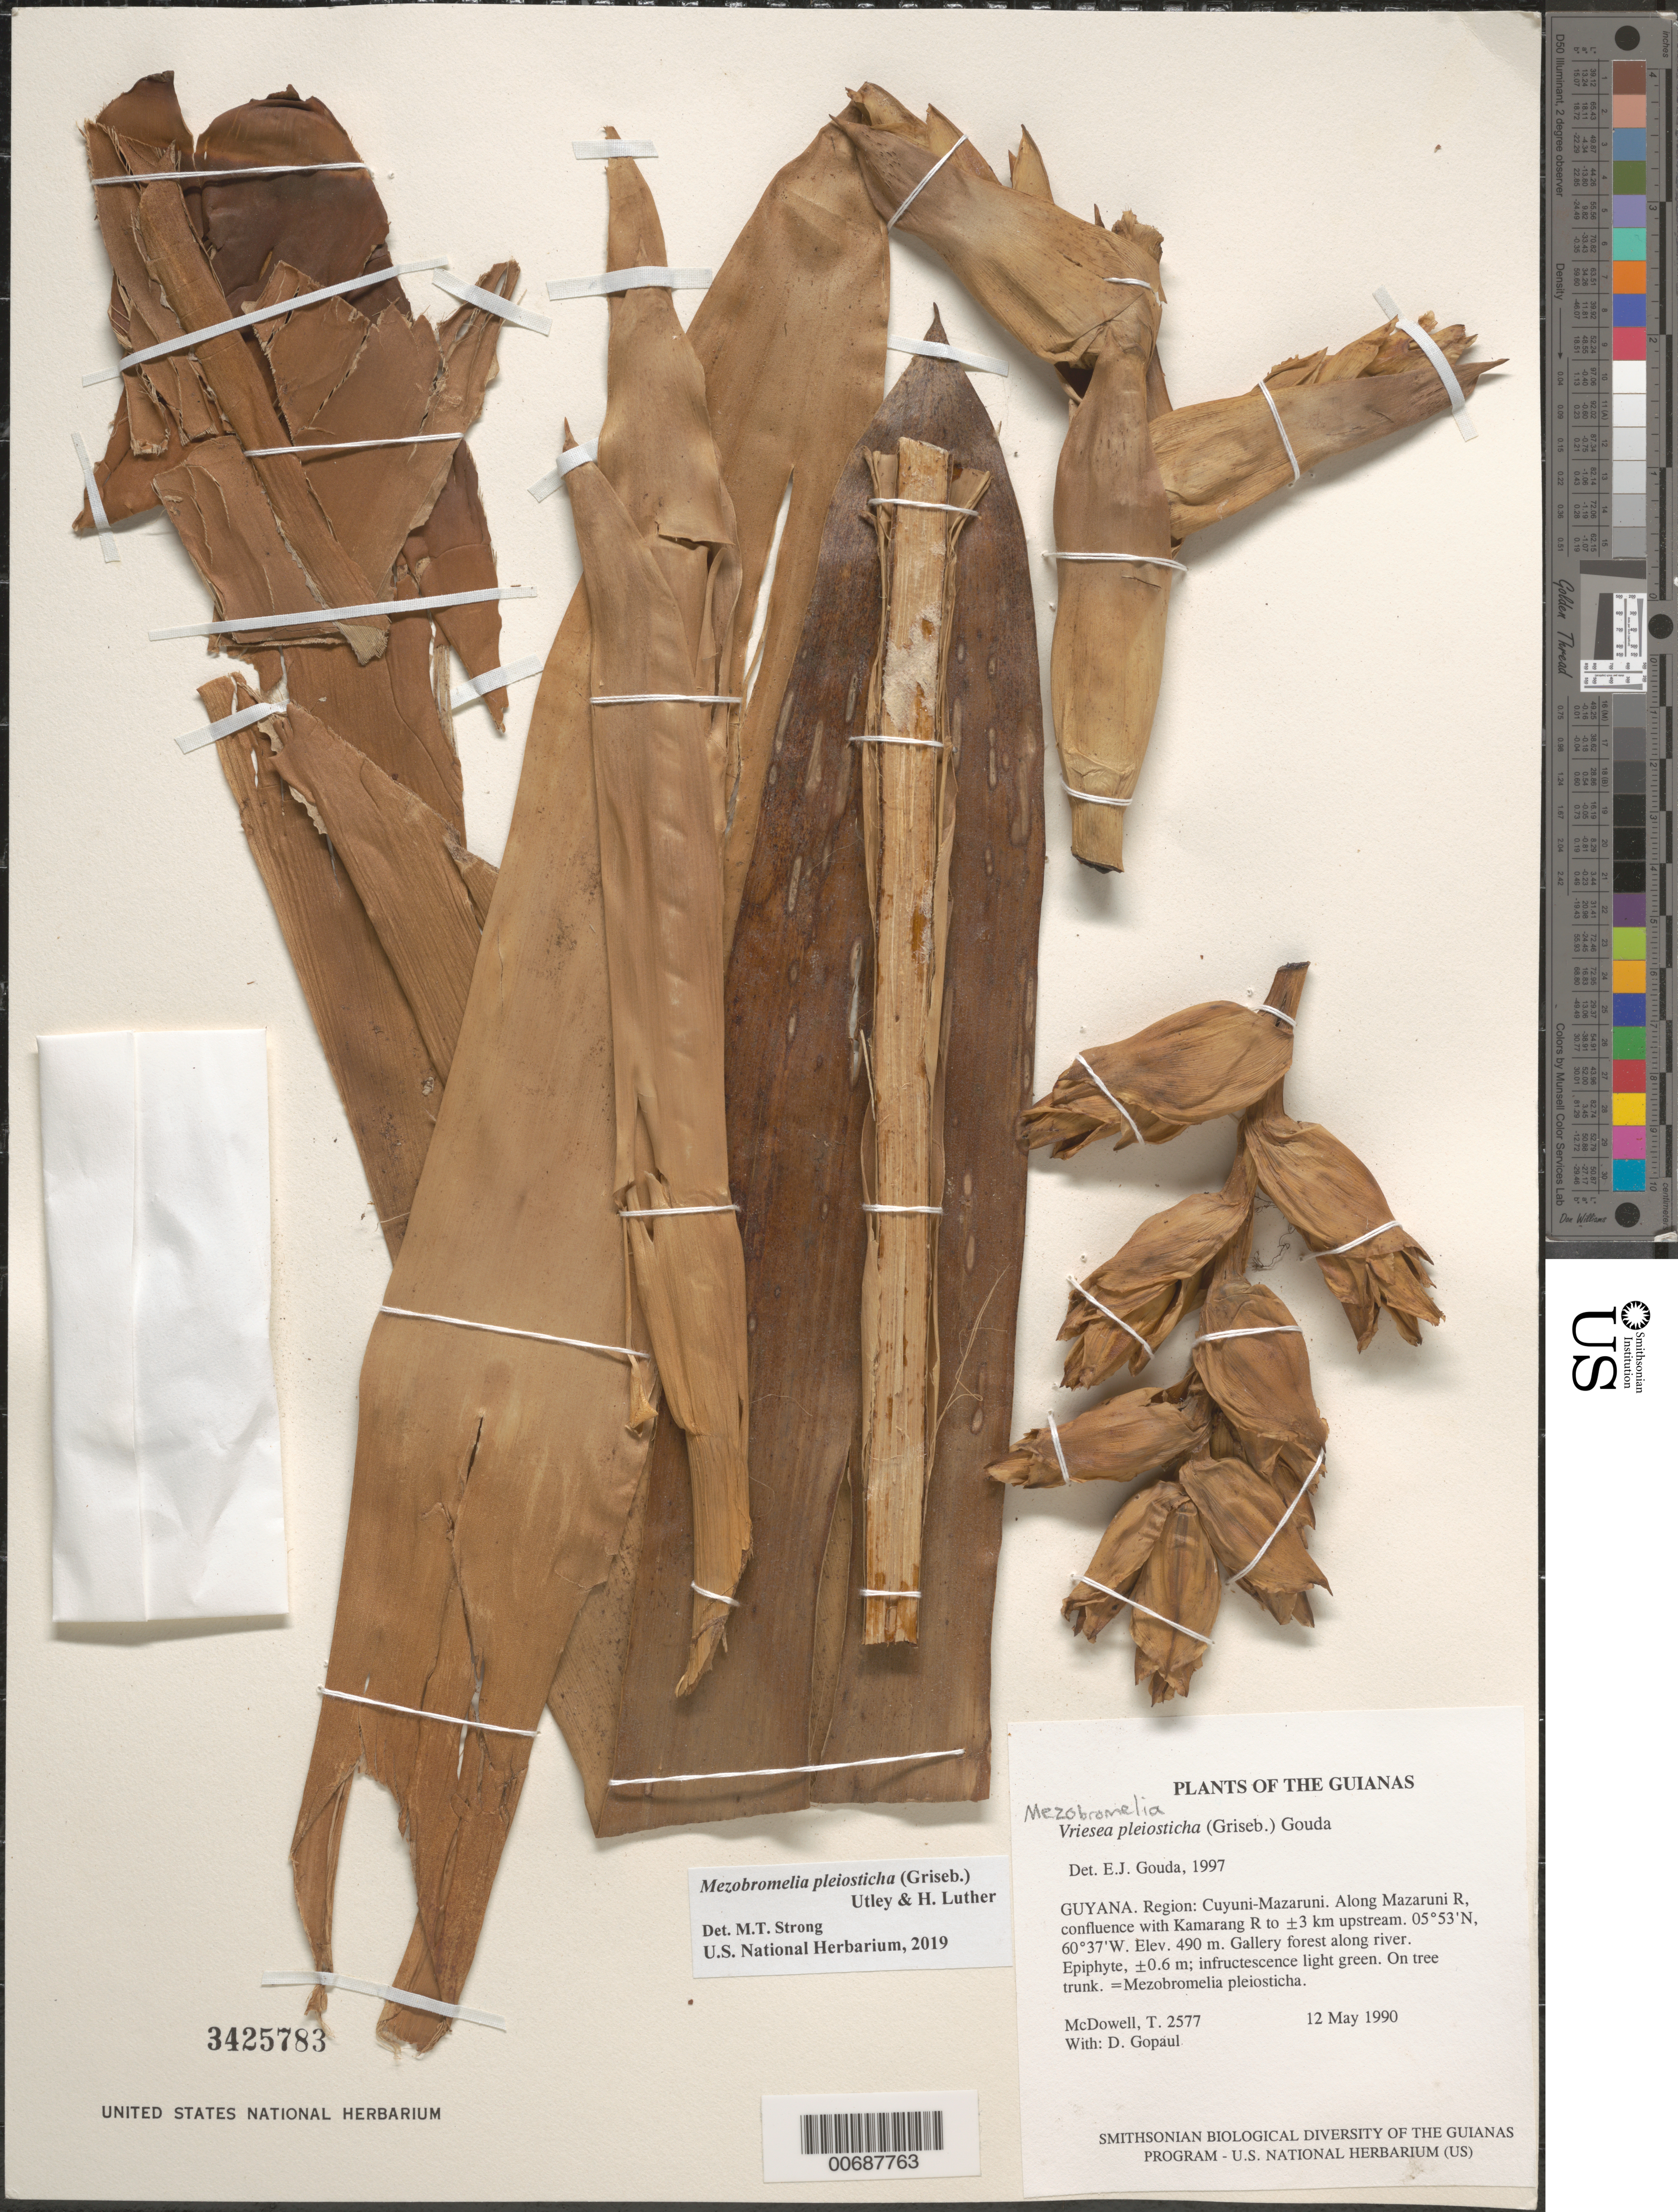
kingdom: Plantae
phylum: Tracheophyta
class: Liliopsida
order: Poales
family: Bromeliaceae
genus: Mezobromelia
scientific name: Mezobromelia pleiosticha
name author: (Griseb.) Utley & H. Luther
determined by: Strong, Mark T., (BOT), Smithsonian Institution - National Museum of Natural History (UNITED STATES)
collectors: T. McDowell & D. Gopaul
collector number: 2577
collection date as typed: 12 May 1990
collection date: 1990-05-12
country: Guyana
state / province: Cuyuni-Mazaruni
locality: Along Mazaruni R, confluence with Kamarang R to ±3 km upstream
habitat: Gallery forest along river, river very high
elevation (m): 490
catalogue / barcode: US 3425783